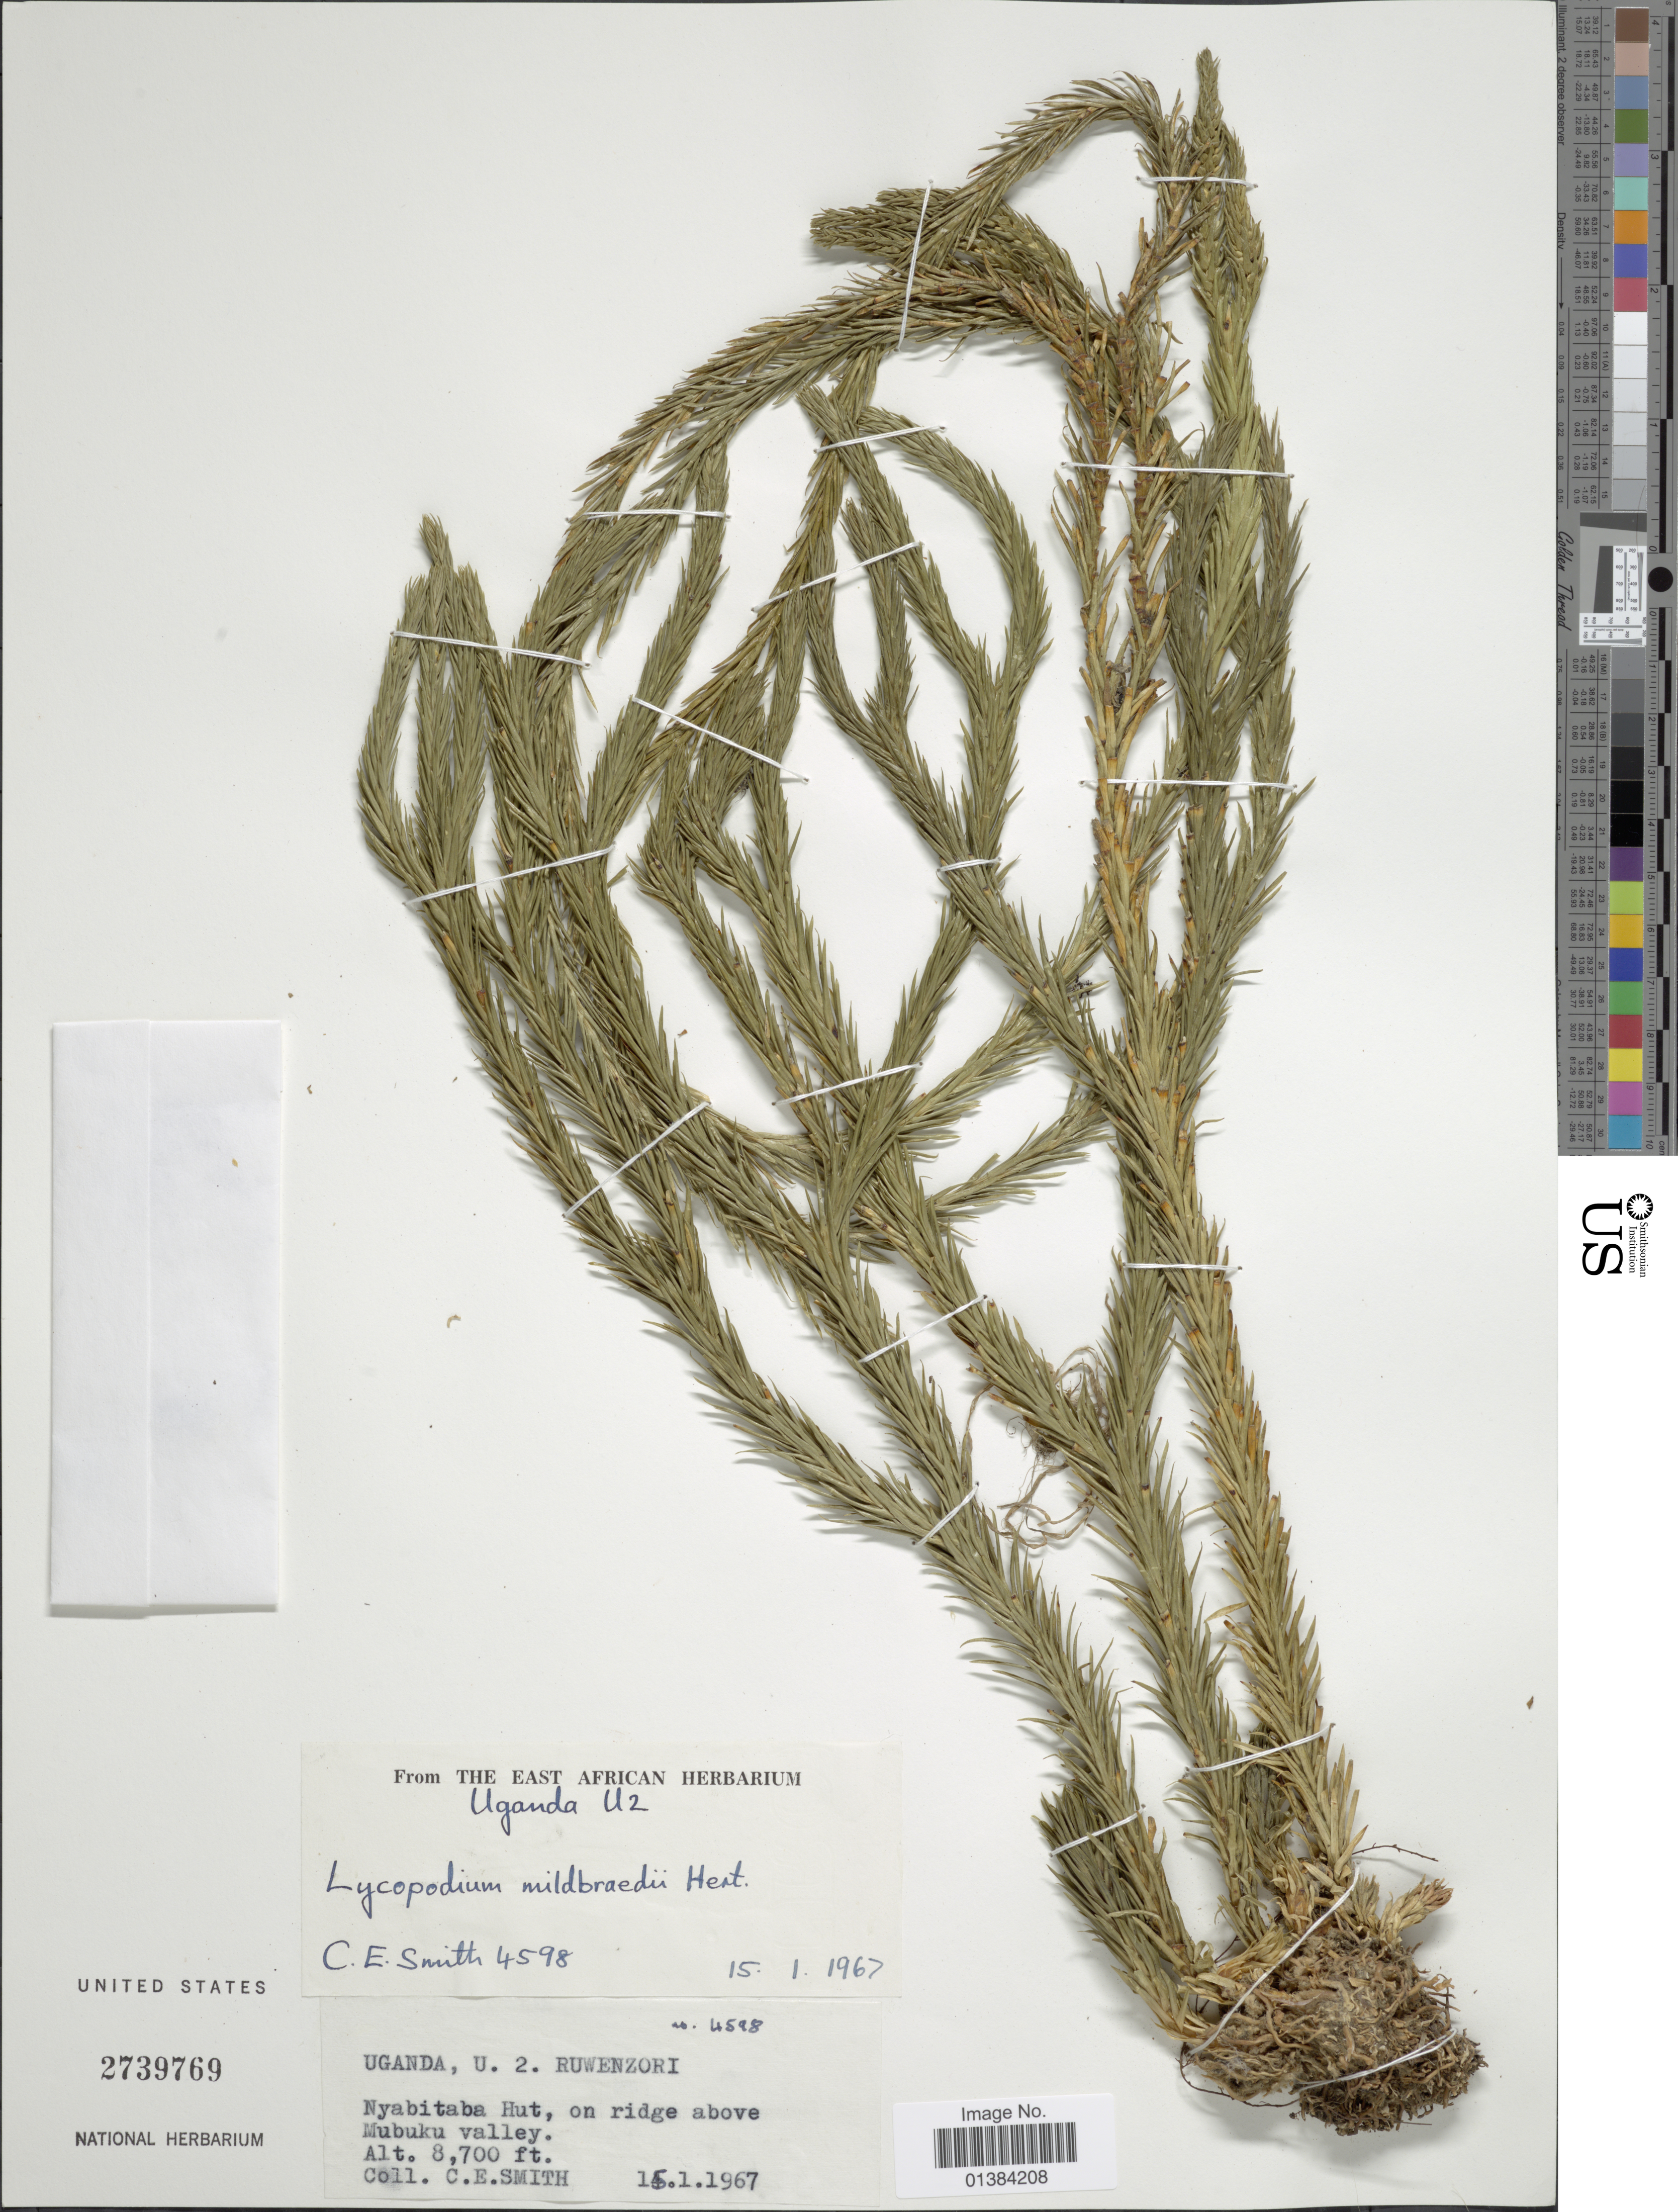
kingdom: Plantae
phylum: Tracheophyta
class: Lycopodiopsida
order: Lycopodiales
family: Lycopodiaceae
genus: Phlegmariurus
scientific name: Phlegmariurus dacrydioides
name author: (Baker) A. R. Field & Bostock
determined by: Field, A. R.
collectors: C. E. Smith Jr.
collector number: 4598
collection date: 1967-01-15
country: Uganda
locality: Ruwenzori. Nyabitaba Hut, on ridge above Mubuku valley.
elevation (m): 2652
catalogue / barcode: US 2739769